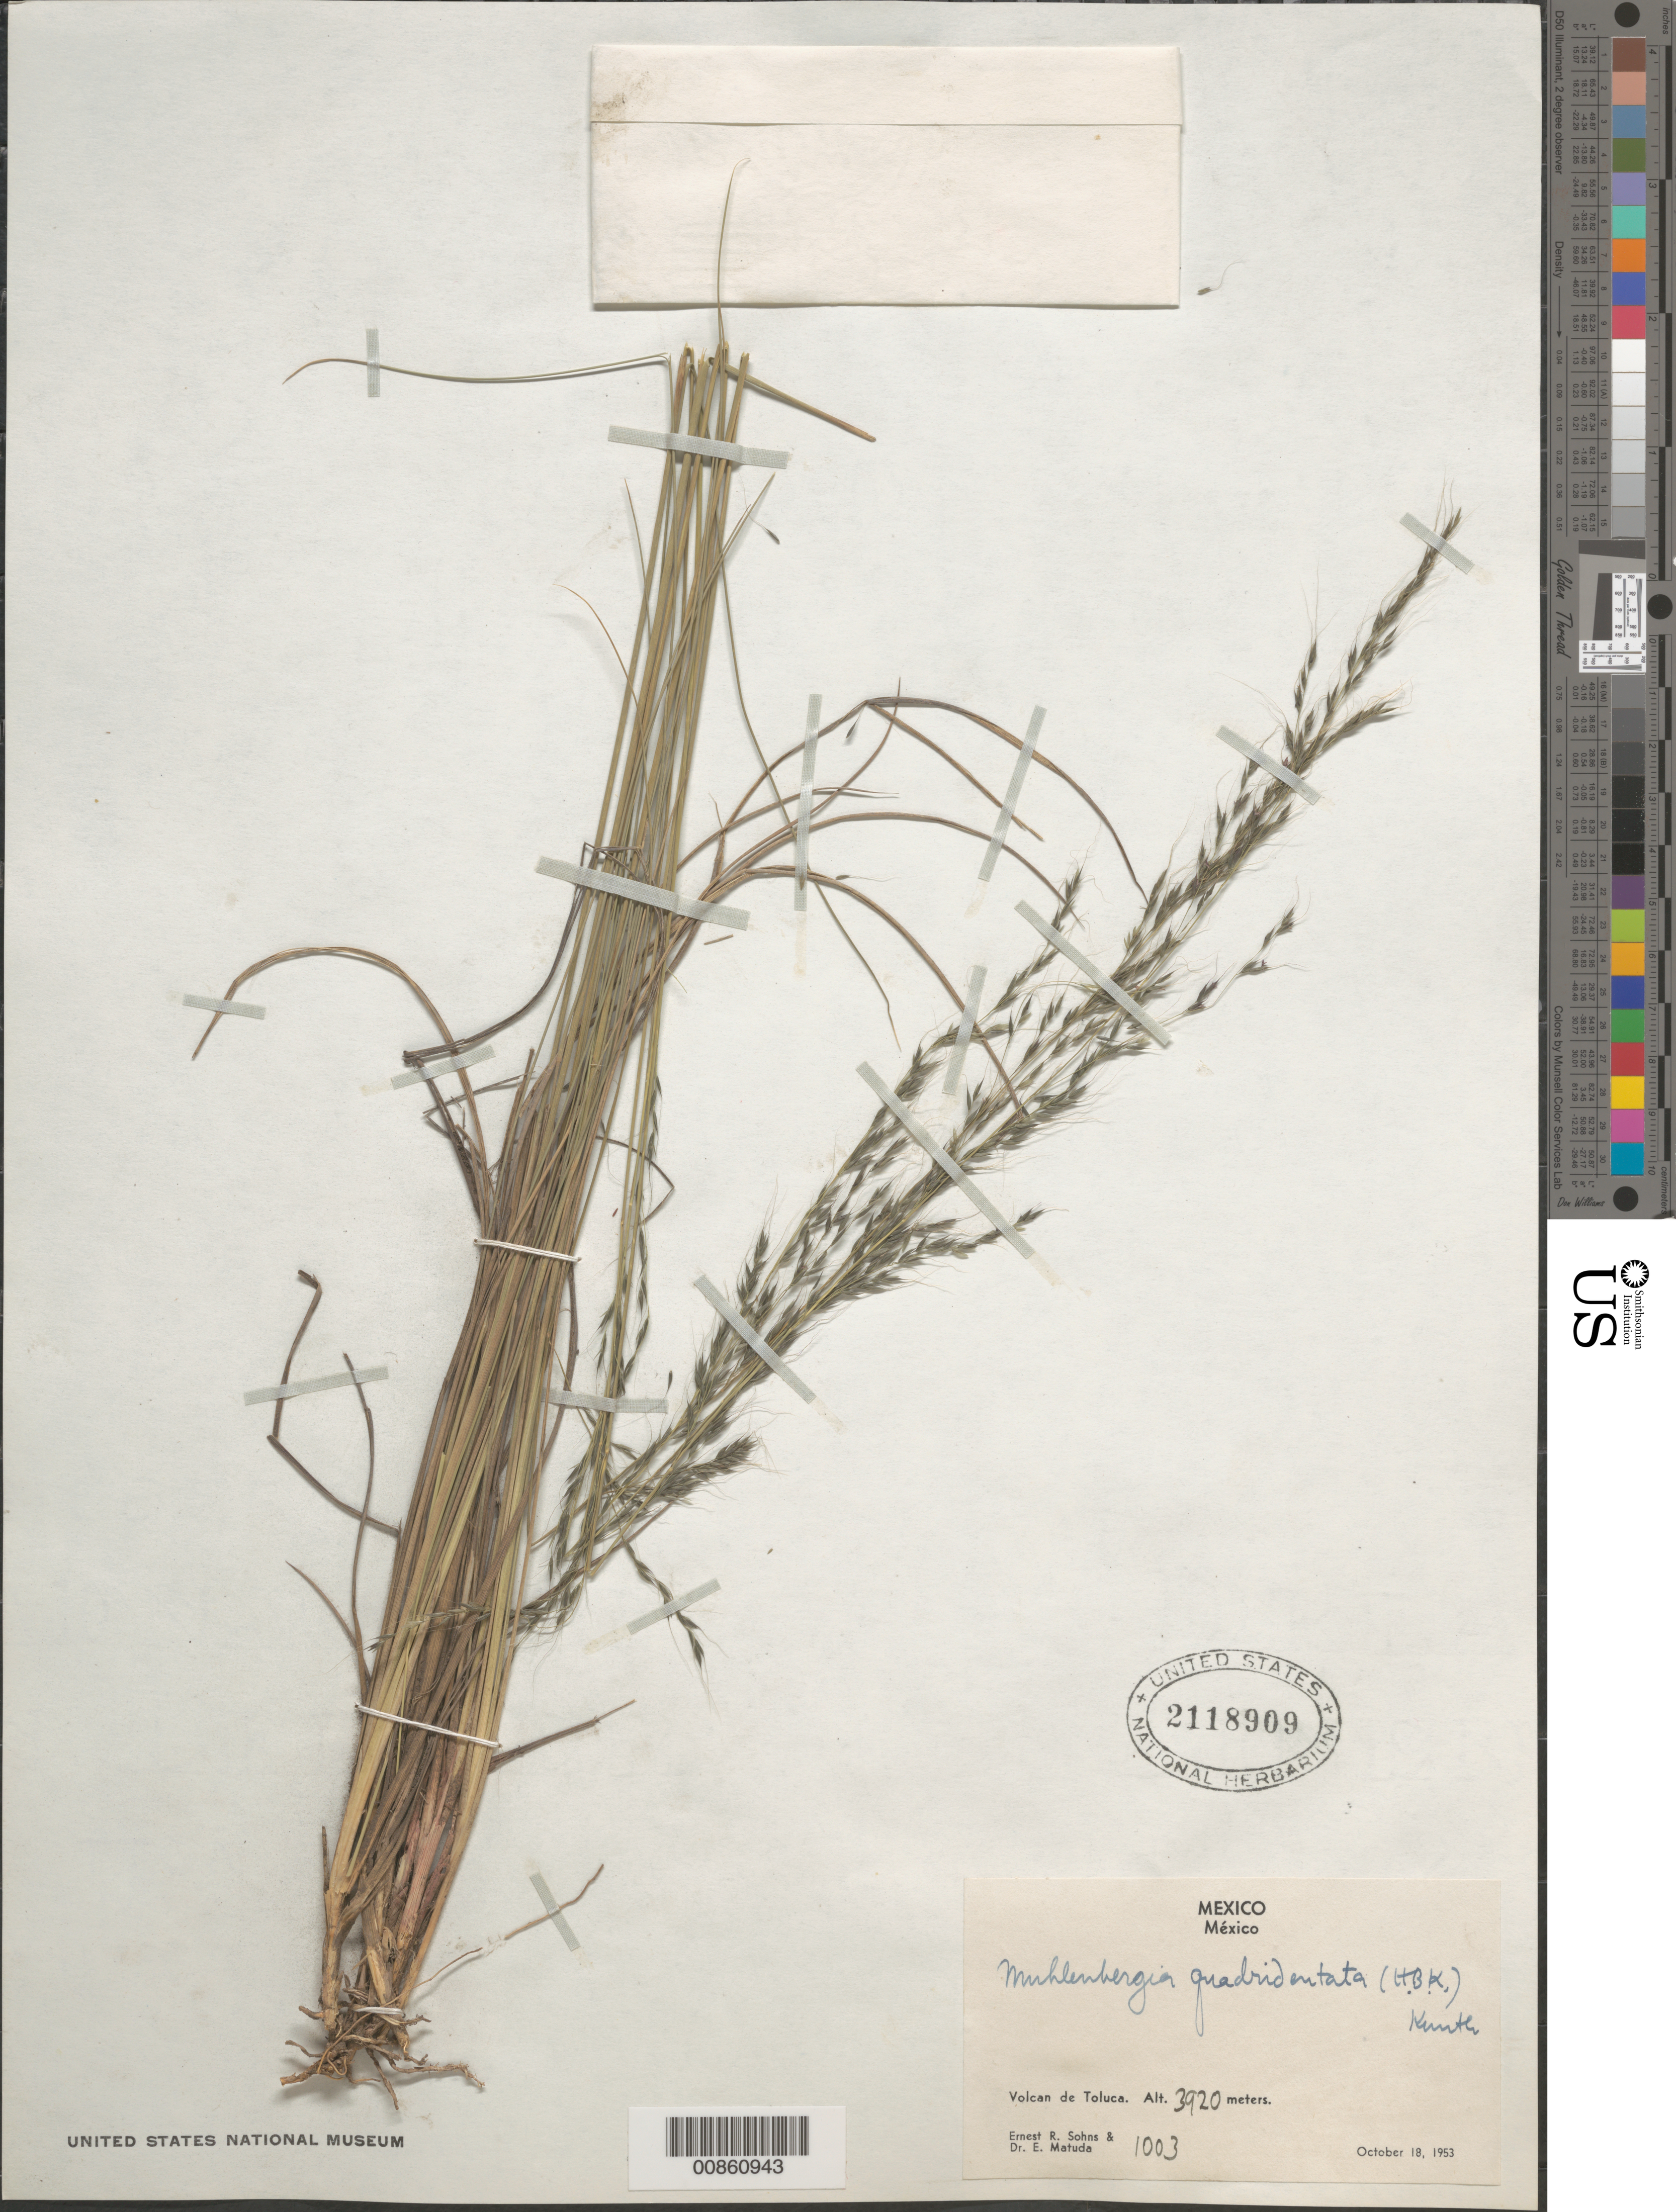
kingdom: Plantae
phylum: Tracheophyta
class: Liliopsida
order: Poales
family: Poaceae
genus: Muhlenbergia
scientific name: Muhlenbergia purpusii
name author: Mez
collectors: E. R. Sohns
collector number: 1003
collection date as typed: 18 Oct 1953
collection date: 1953-10-18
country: Mexico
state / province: México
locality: Volcan de Toluca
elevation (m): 3920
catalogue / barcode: US 2118909